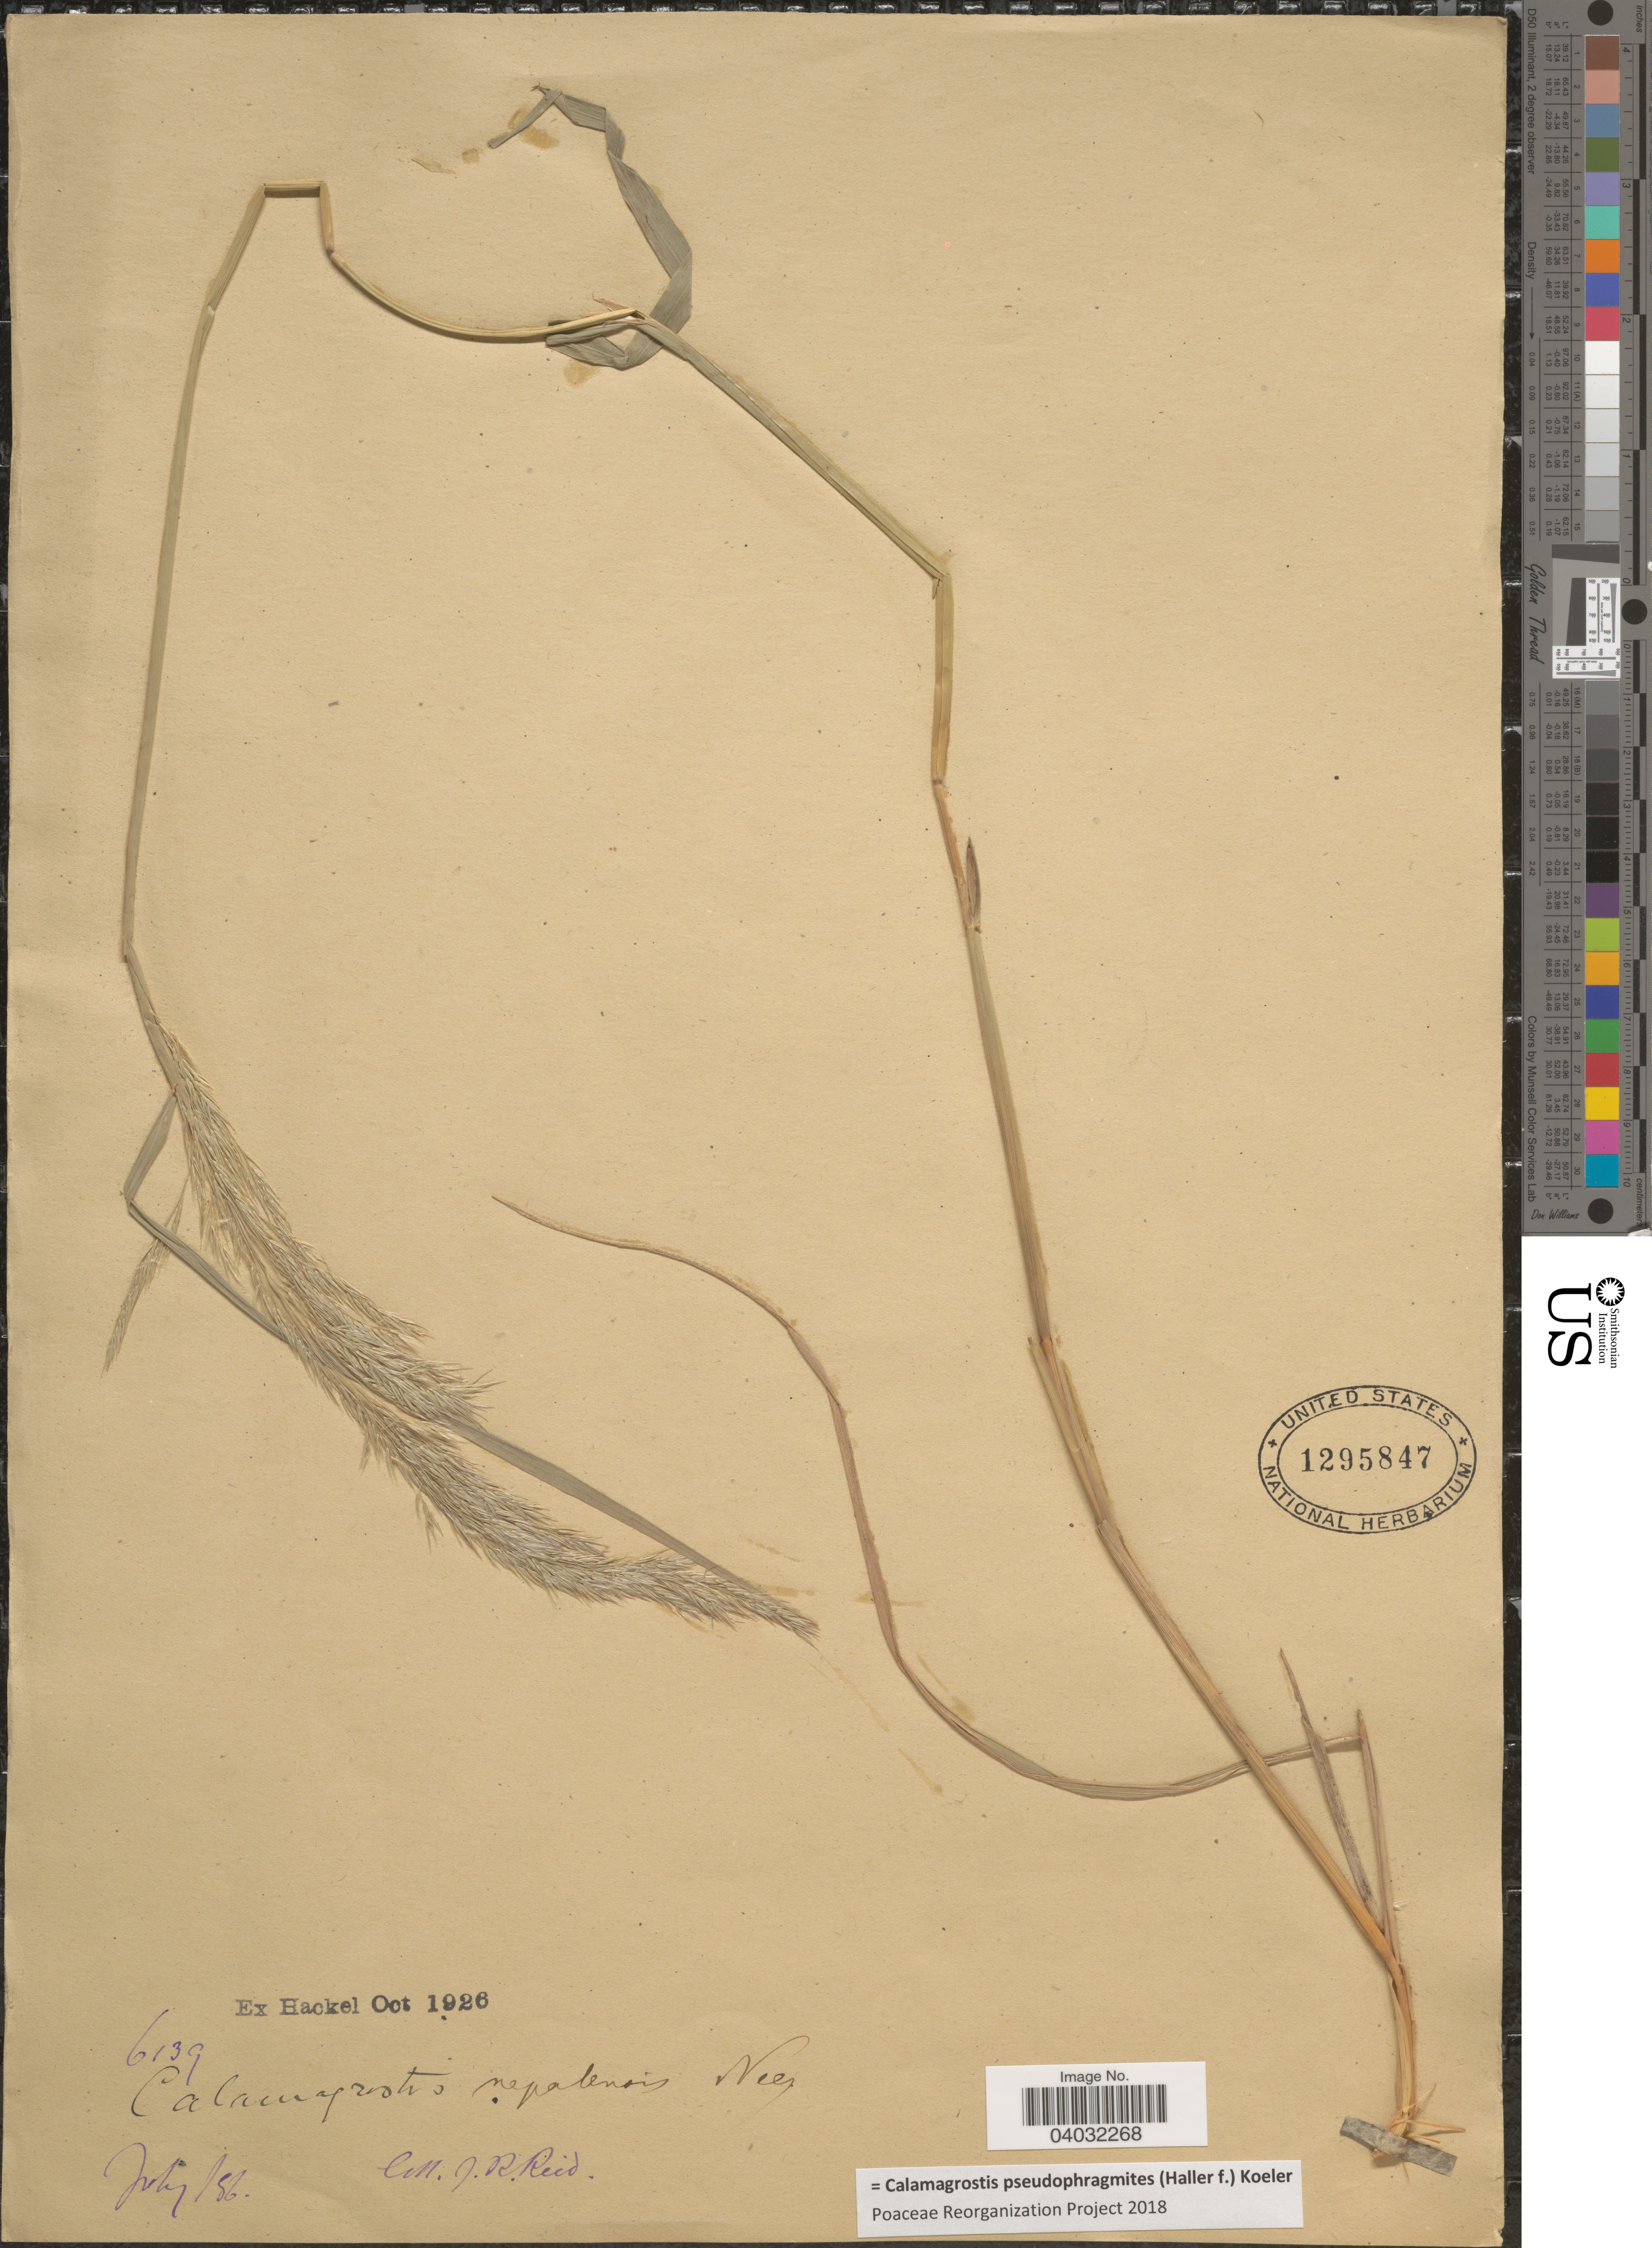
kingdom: Plantae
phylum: Tracheophyta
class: Liliopsida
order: Poales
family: Poaceae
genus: Calamagrostis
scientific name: Calamagrostis pseudophragmites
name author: (Haller f.) Koeler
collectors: J. Reed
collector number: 6139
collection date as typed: July 186*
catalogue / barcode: US 1295847